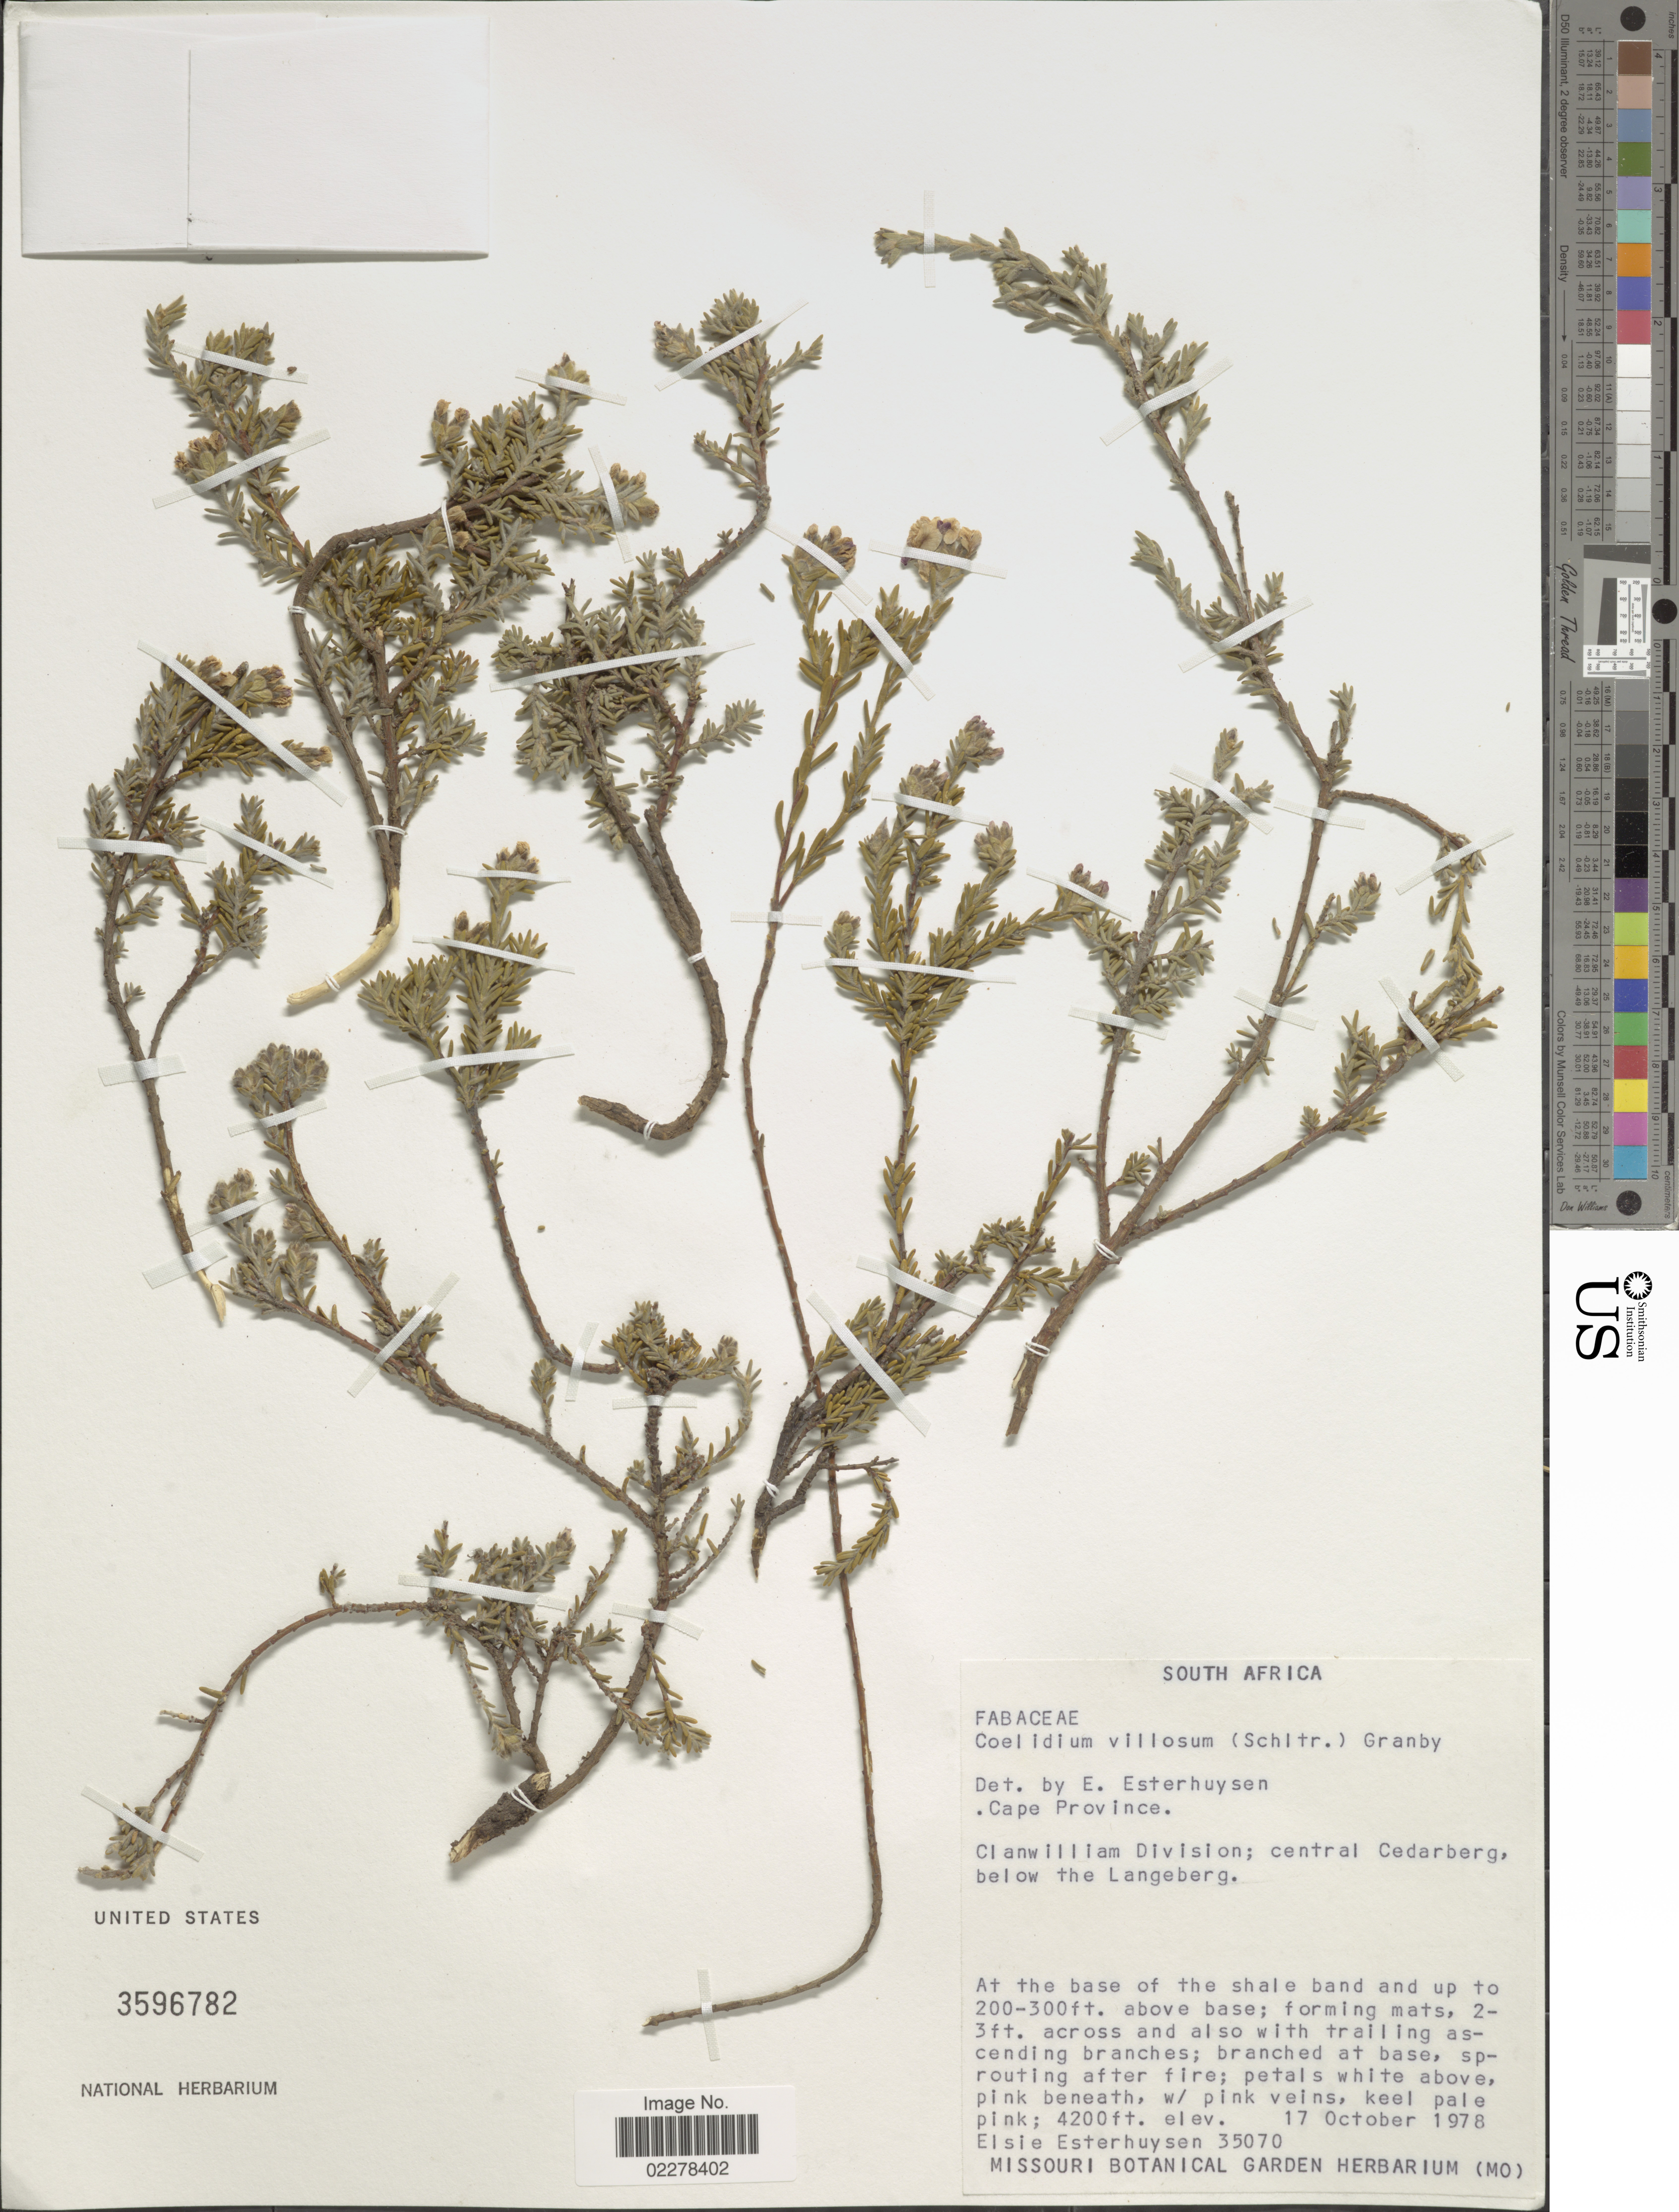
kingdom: Plantae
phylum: Tracheophyta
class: Magnoliopsida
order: Fabales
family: Fabaceae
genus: Amphithalea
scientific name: Amphithalea villosa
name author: Schltr.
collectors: E. E. Esterhuysen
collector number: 35070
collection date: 1978-10-17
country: South Africa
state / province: Western Cape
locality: Clanwilliam Division; central Cedarberg, below the Langeberg.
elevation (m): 1280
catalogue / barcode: US 3596782